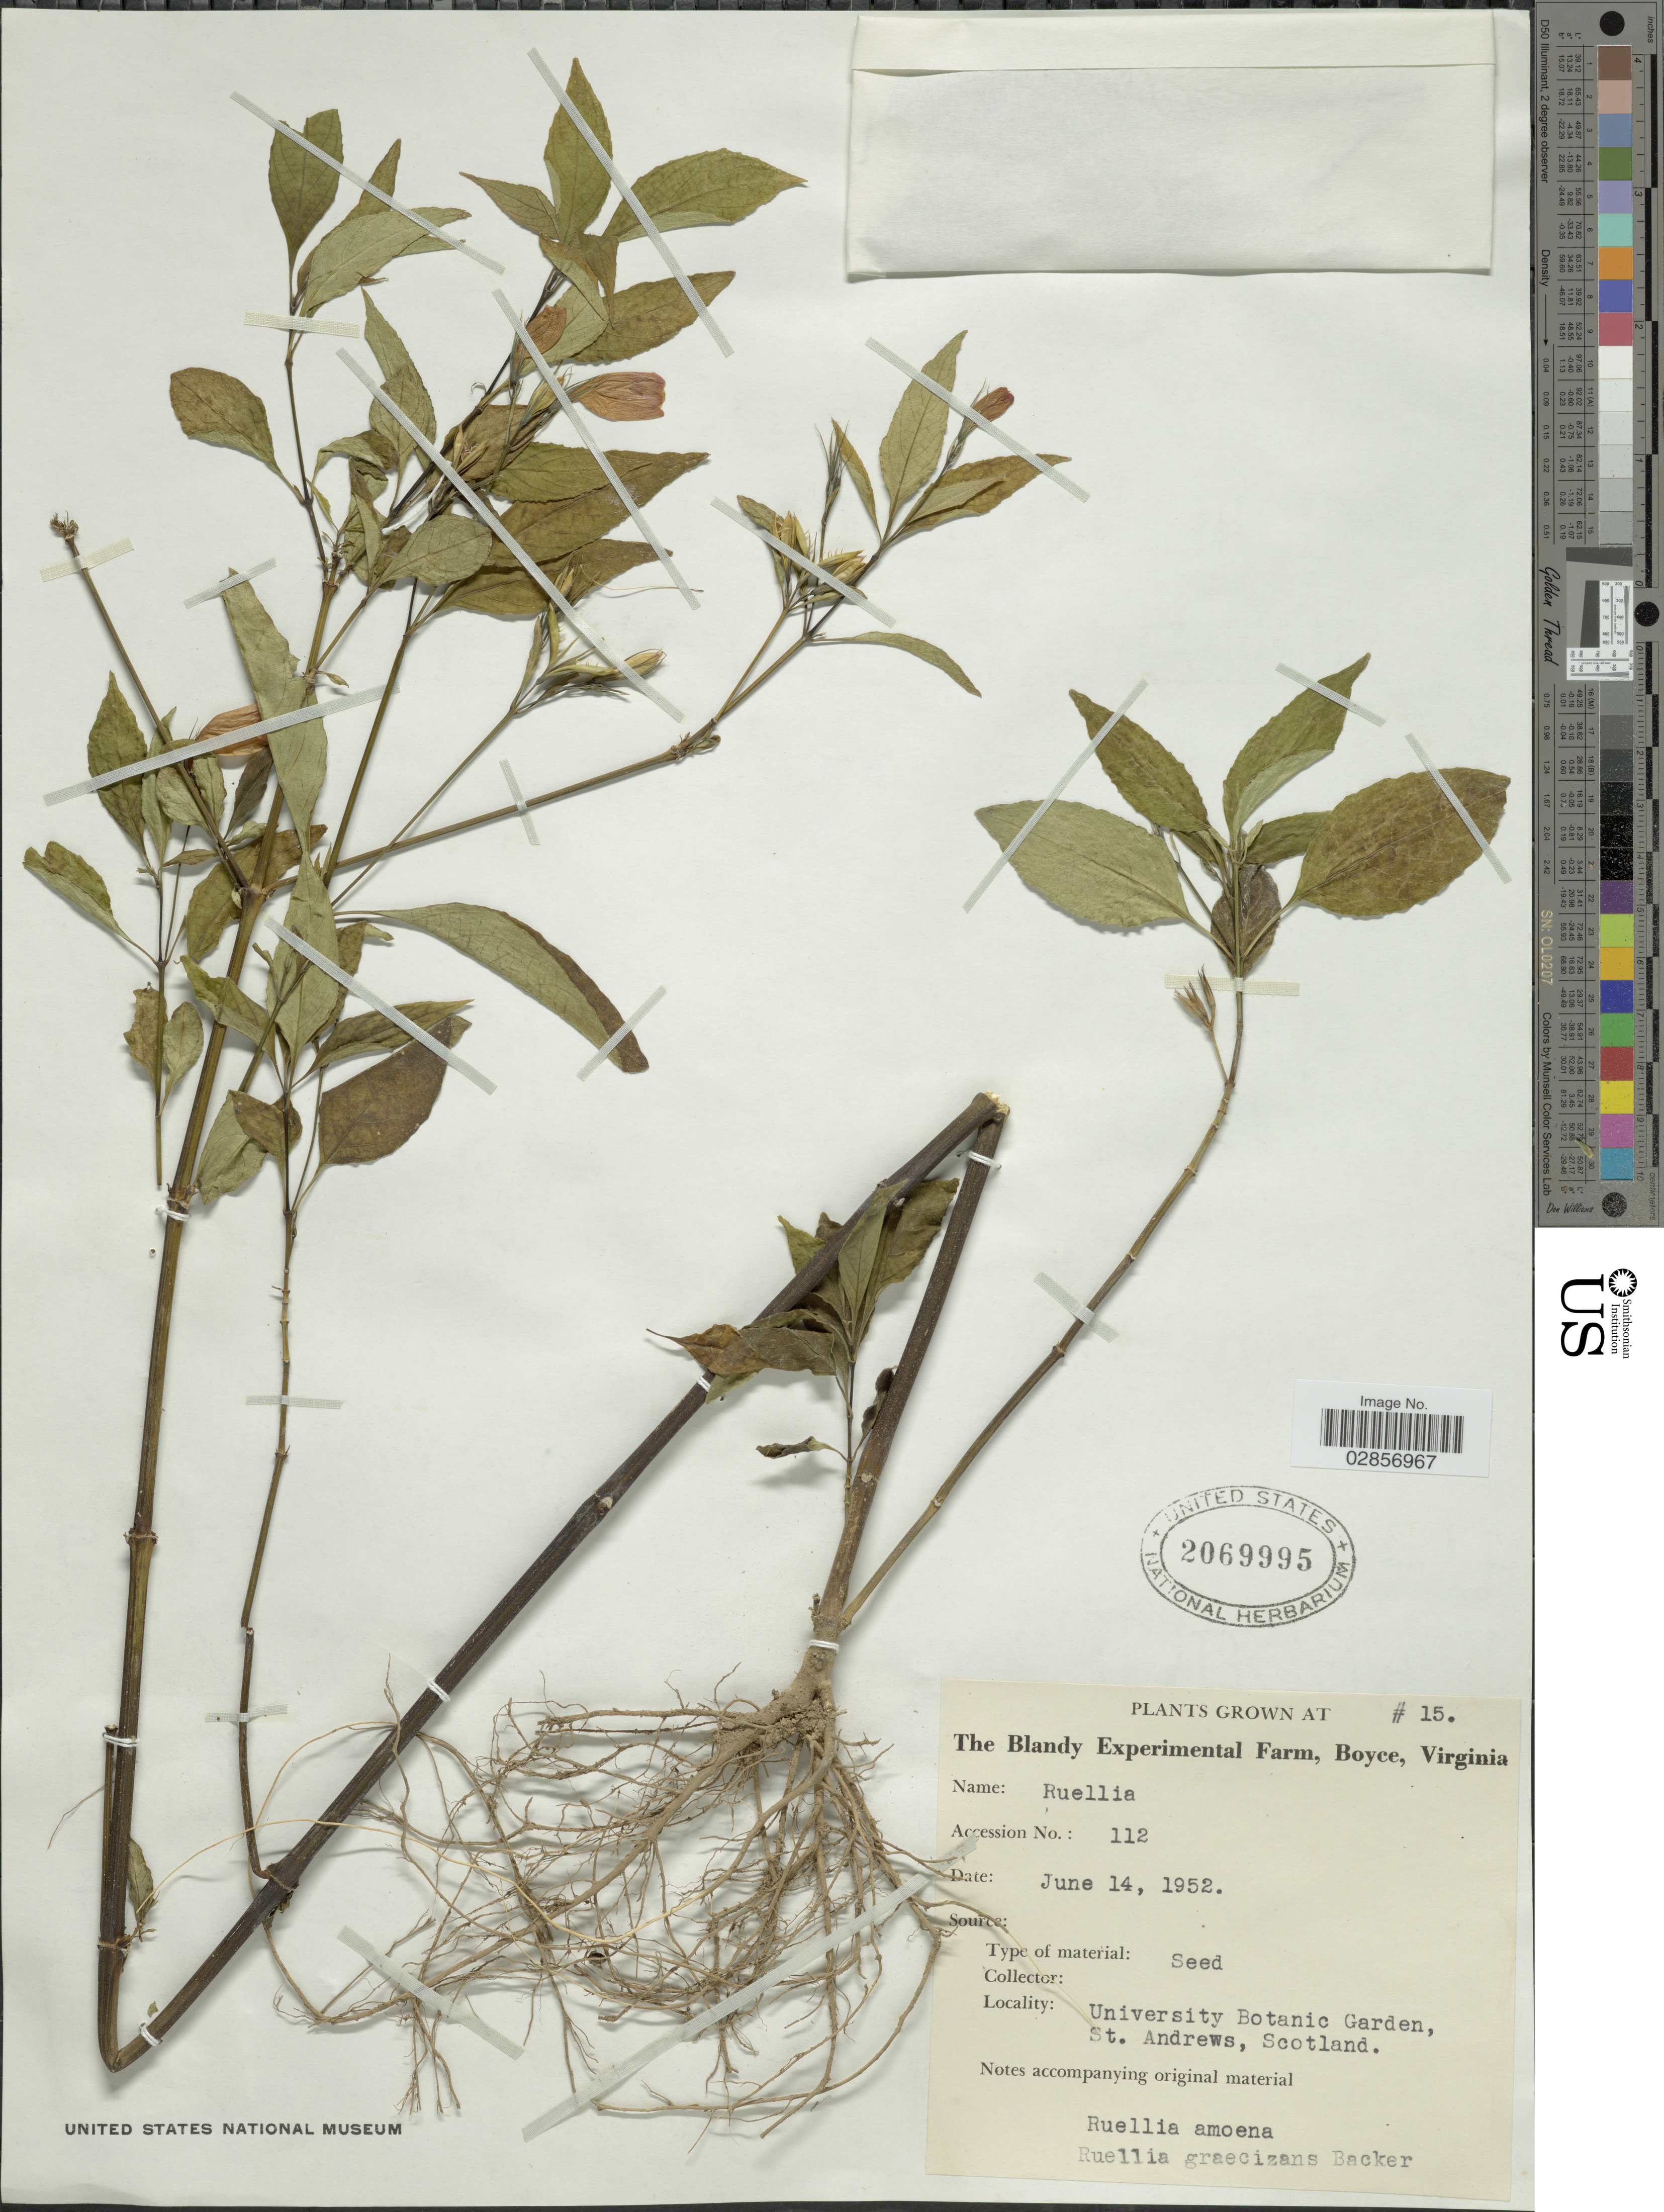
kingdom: Plantae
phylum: Tracheophyta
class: Magnoliopsida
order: Lamiales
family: Acanthaceae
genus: Ruellia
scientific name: Ruellia brevifolia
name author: (Pohl) C. Ezcurra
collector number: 15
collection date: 1952-06-14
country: United States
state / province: Virginia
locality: The Blandy Experimental Farm, Boyce.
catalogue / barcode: US 2069995